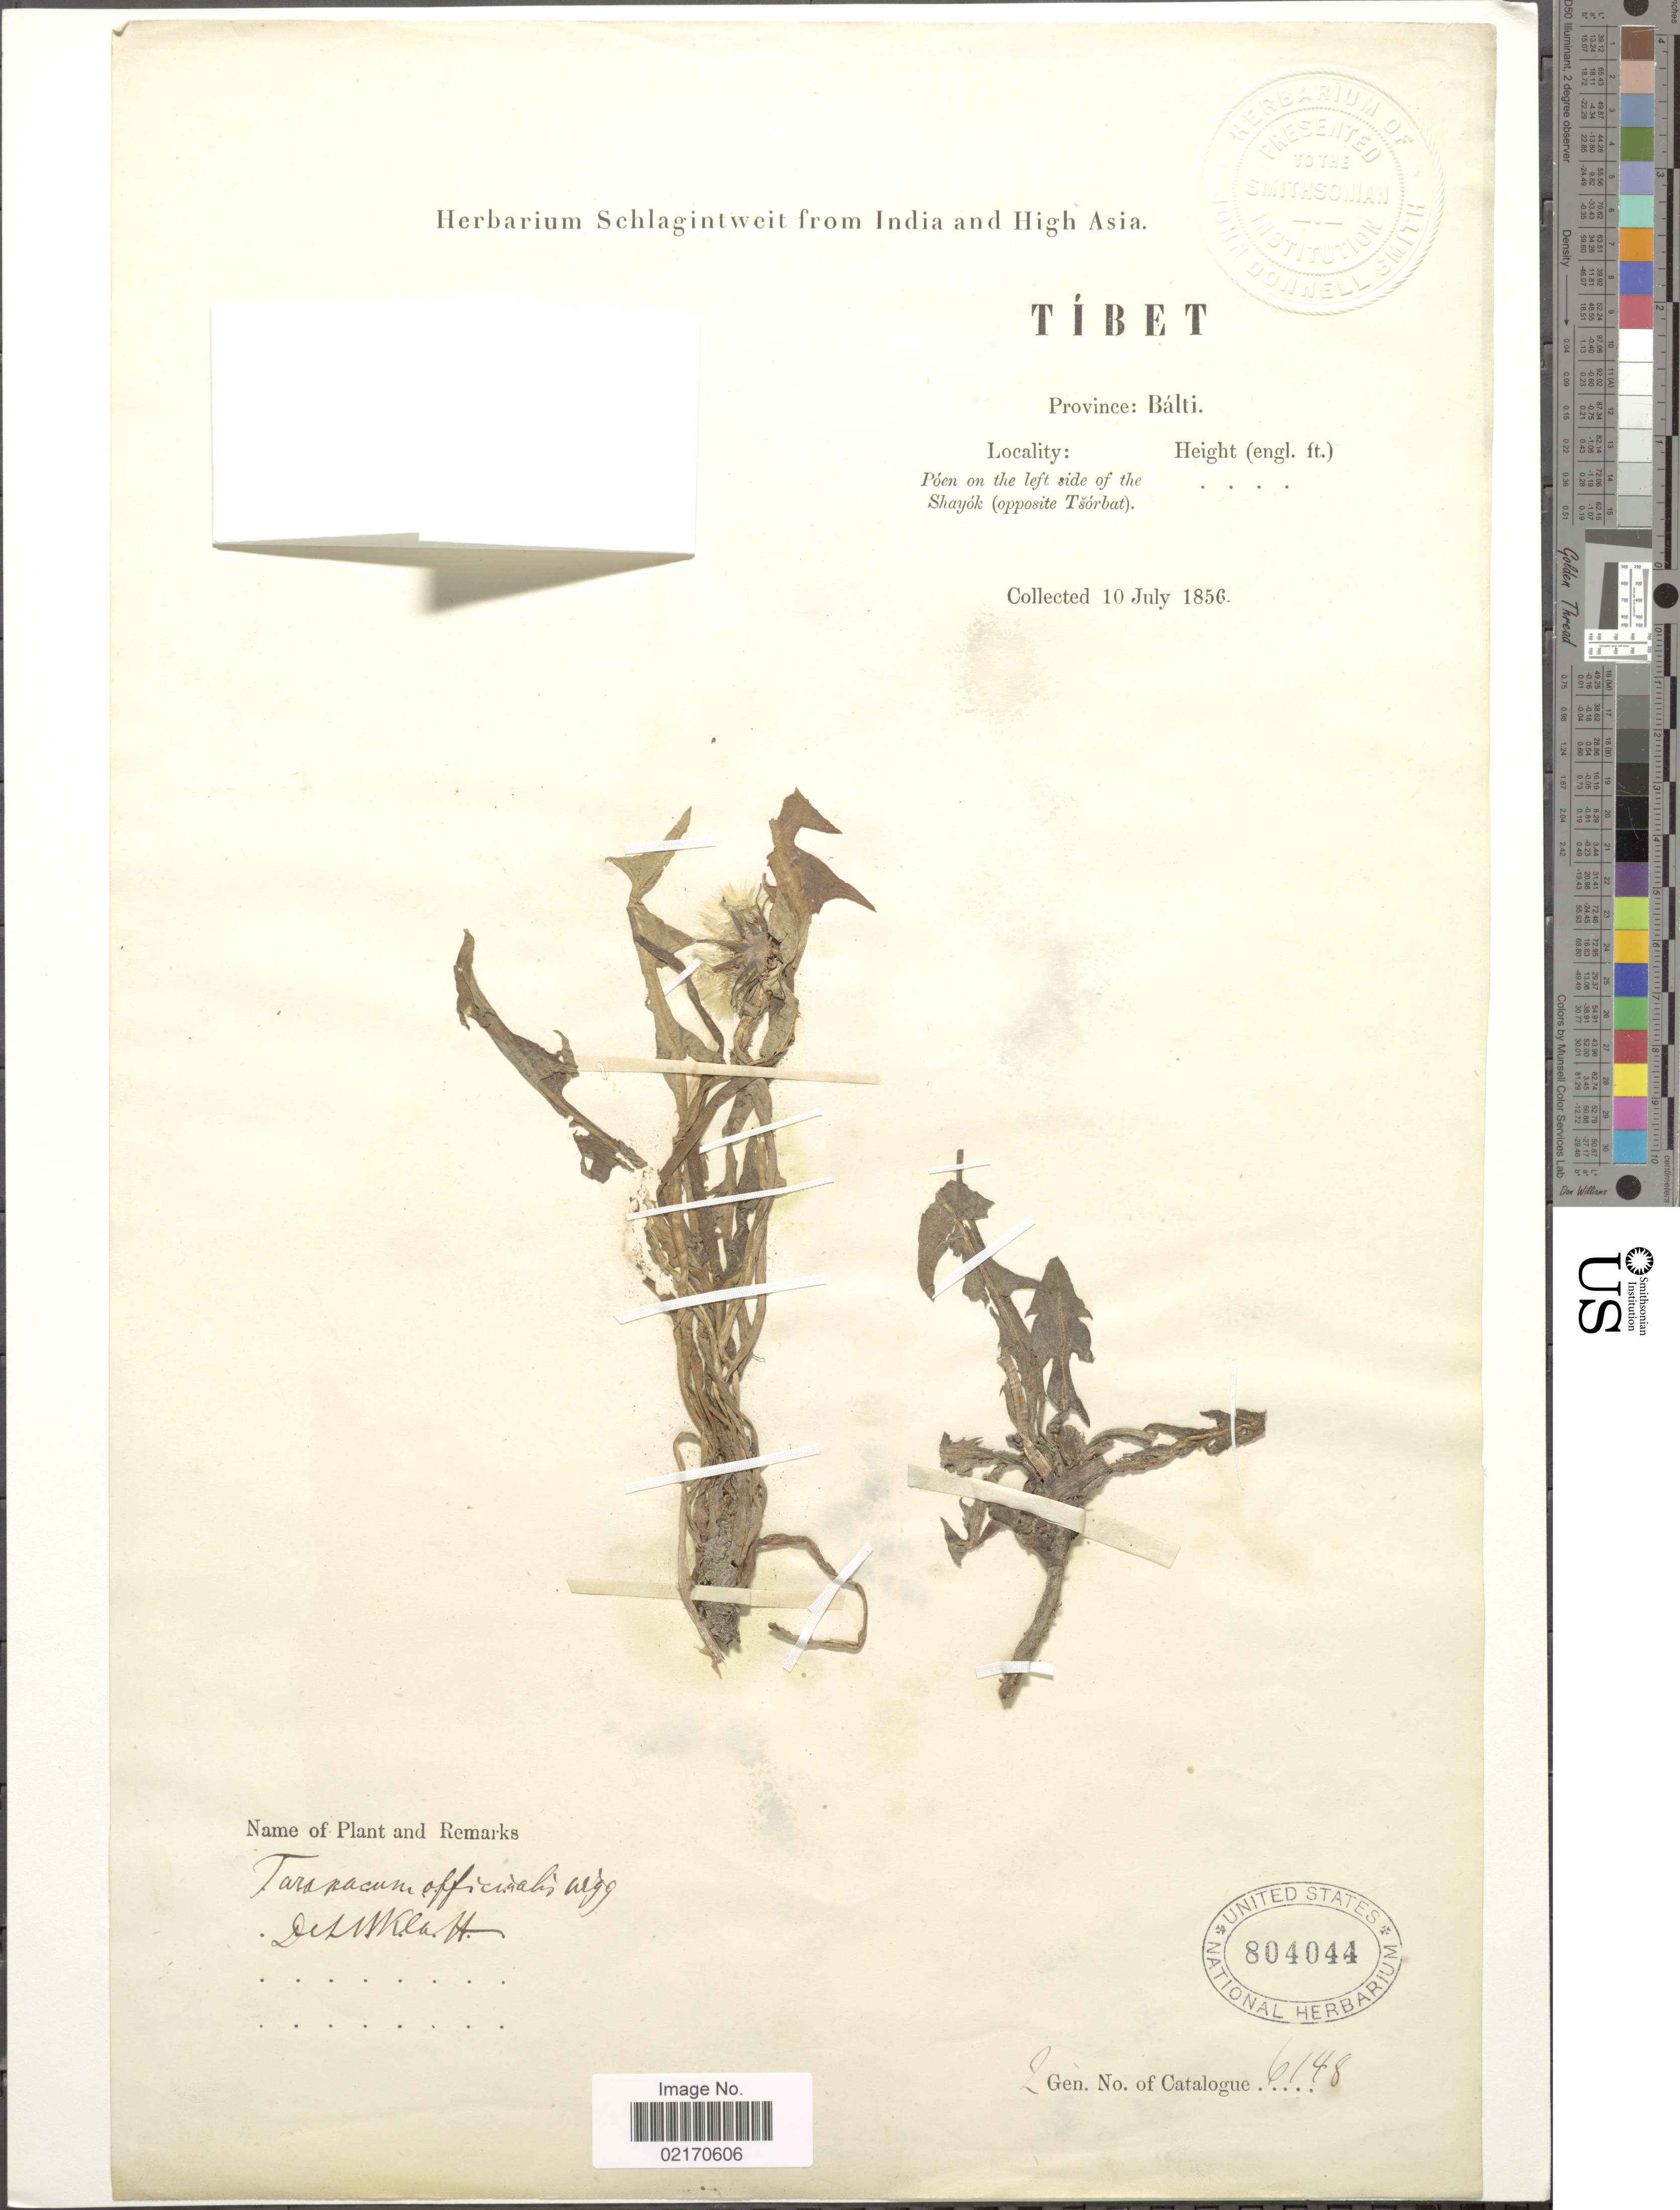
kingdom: Plantae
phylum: Tracheophyta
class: Magnoliopsida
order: Asterales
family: Asteraceae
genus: Taraxacum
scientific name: Taraxacum officinale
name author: G.H. Weber ex F.H. Wigg.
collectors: ex herb. Schlagintweit from India and High Asia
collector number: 2 Gen. No. of Catalogue 6148?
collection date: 1856-07-10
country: China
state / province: Xizang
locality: Tibet, Province: Balti, Poen on the left side of the Shayok (opposite Tsorbat).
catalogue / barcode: US 804044